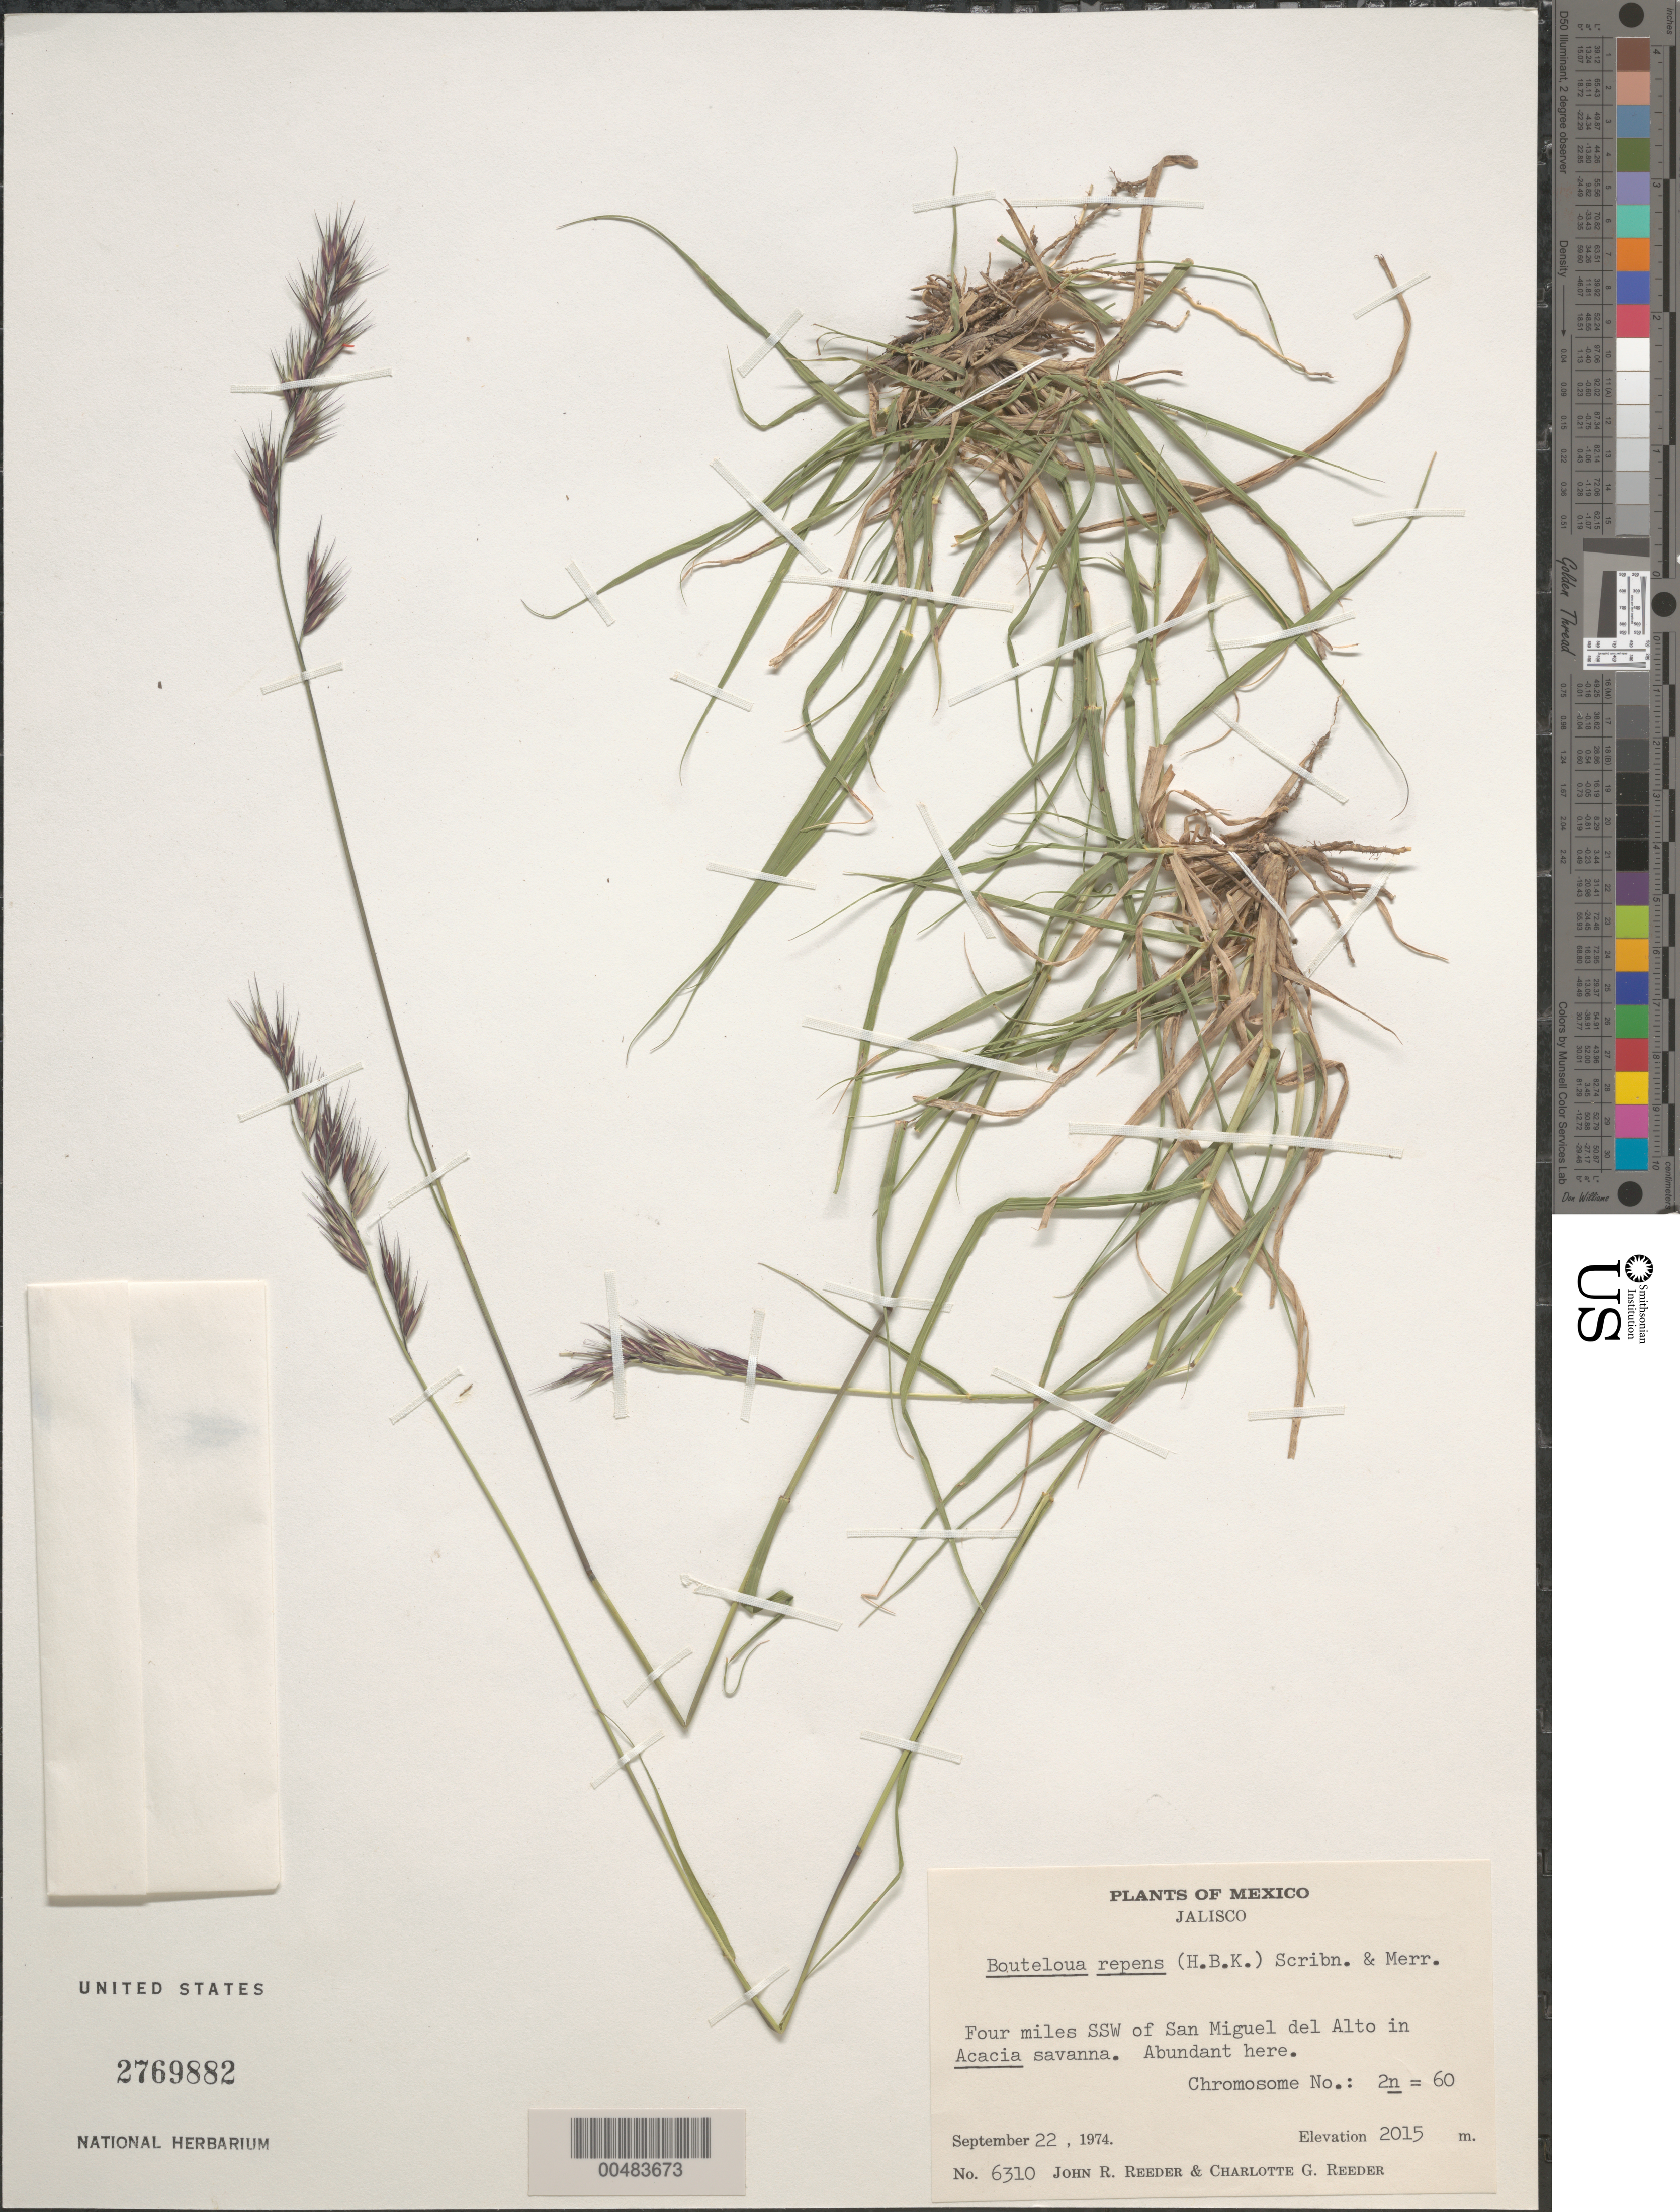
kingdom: Plantae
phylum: Tracheophyta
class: Liliopsida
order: Poales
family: Poaceae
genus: Bouteloua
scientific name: Bouteloua repens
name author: (Kunth) Scribn. & Merr.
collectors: J. R. Reeder & C. G. Reeder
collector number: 6310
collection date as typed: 22 Sep 1974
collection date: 1974-09-22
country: Mexico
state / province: Jalisco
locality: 4 mi SSW of San Miguel del Alto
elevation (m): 2015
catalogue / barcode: US 2769882